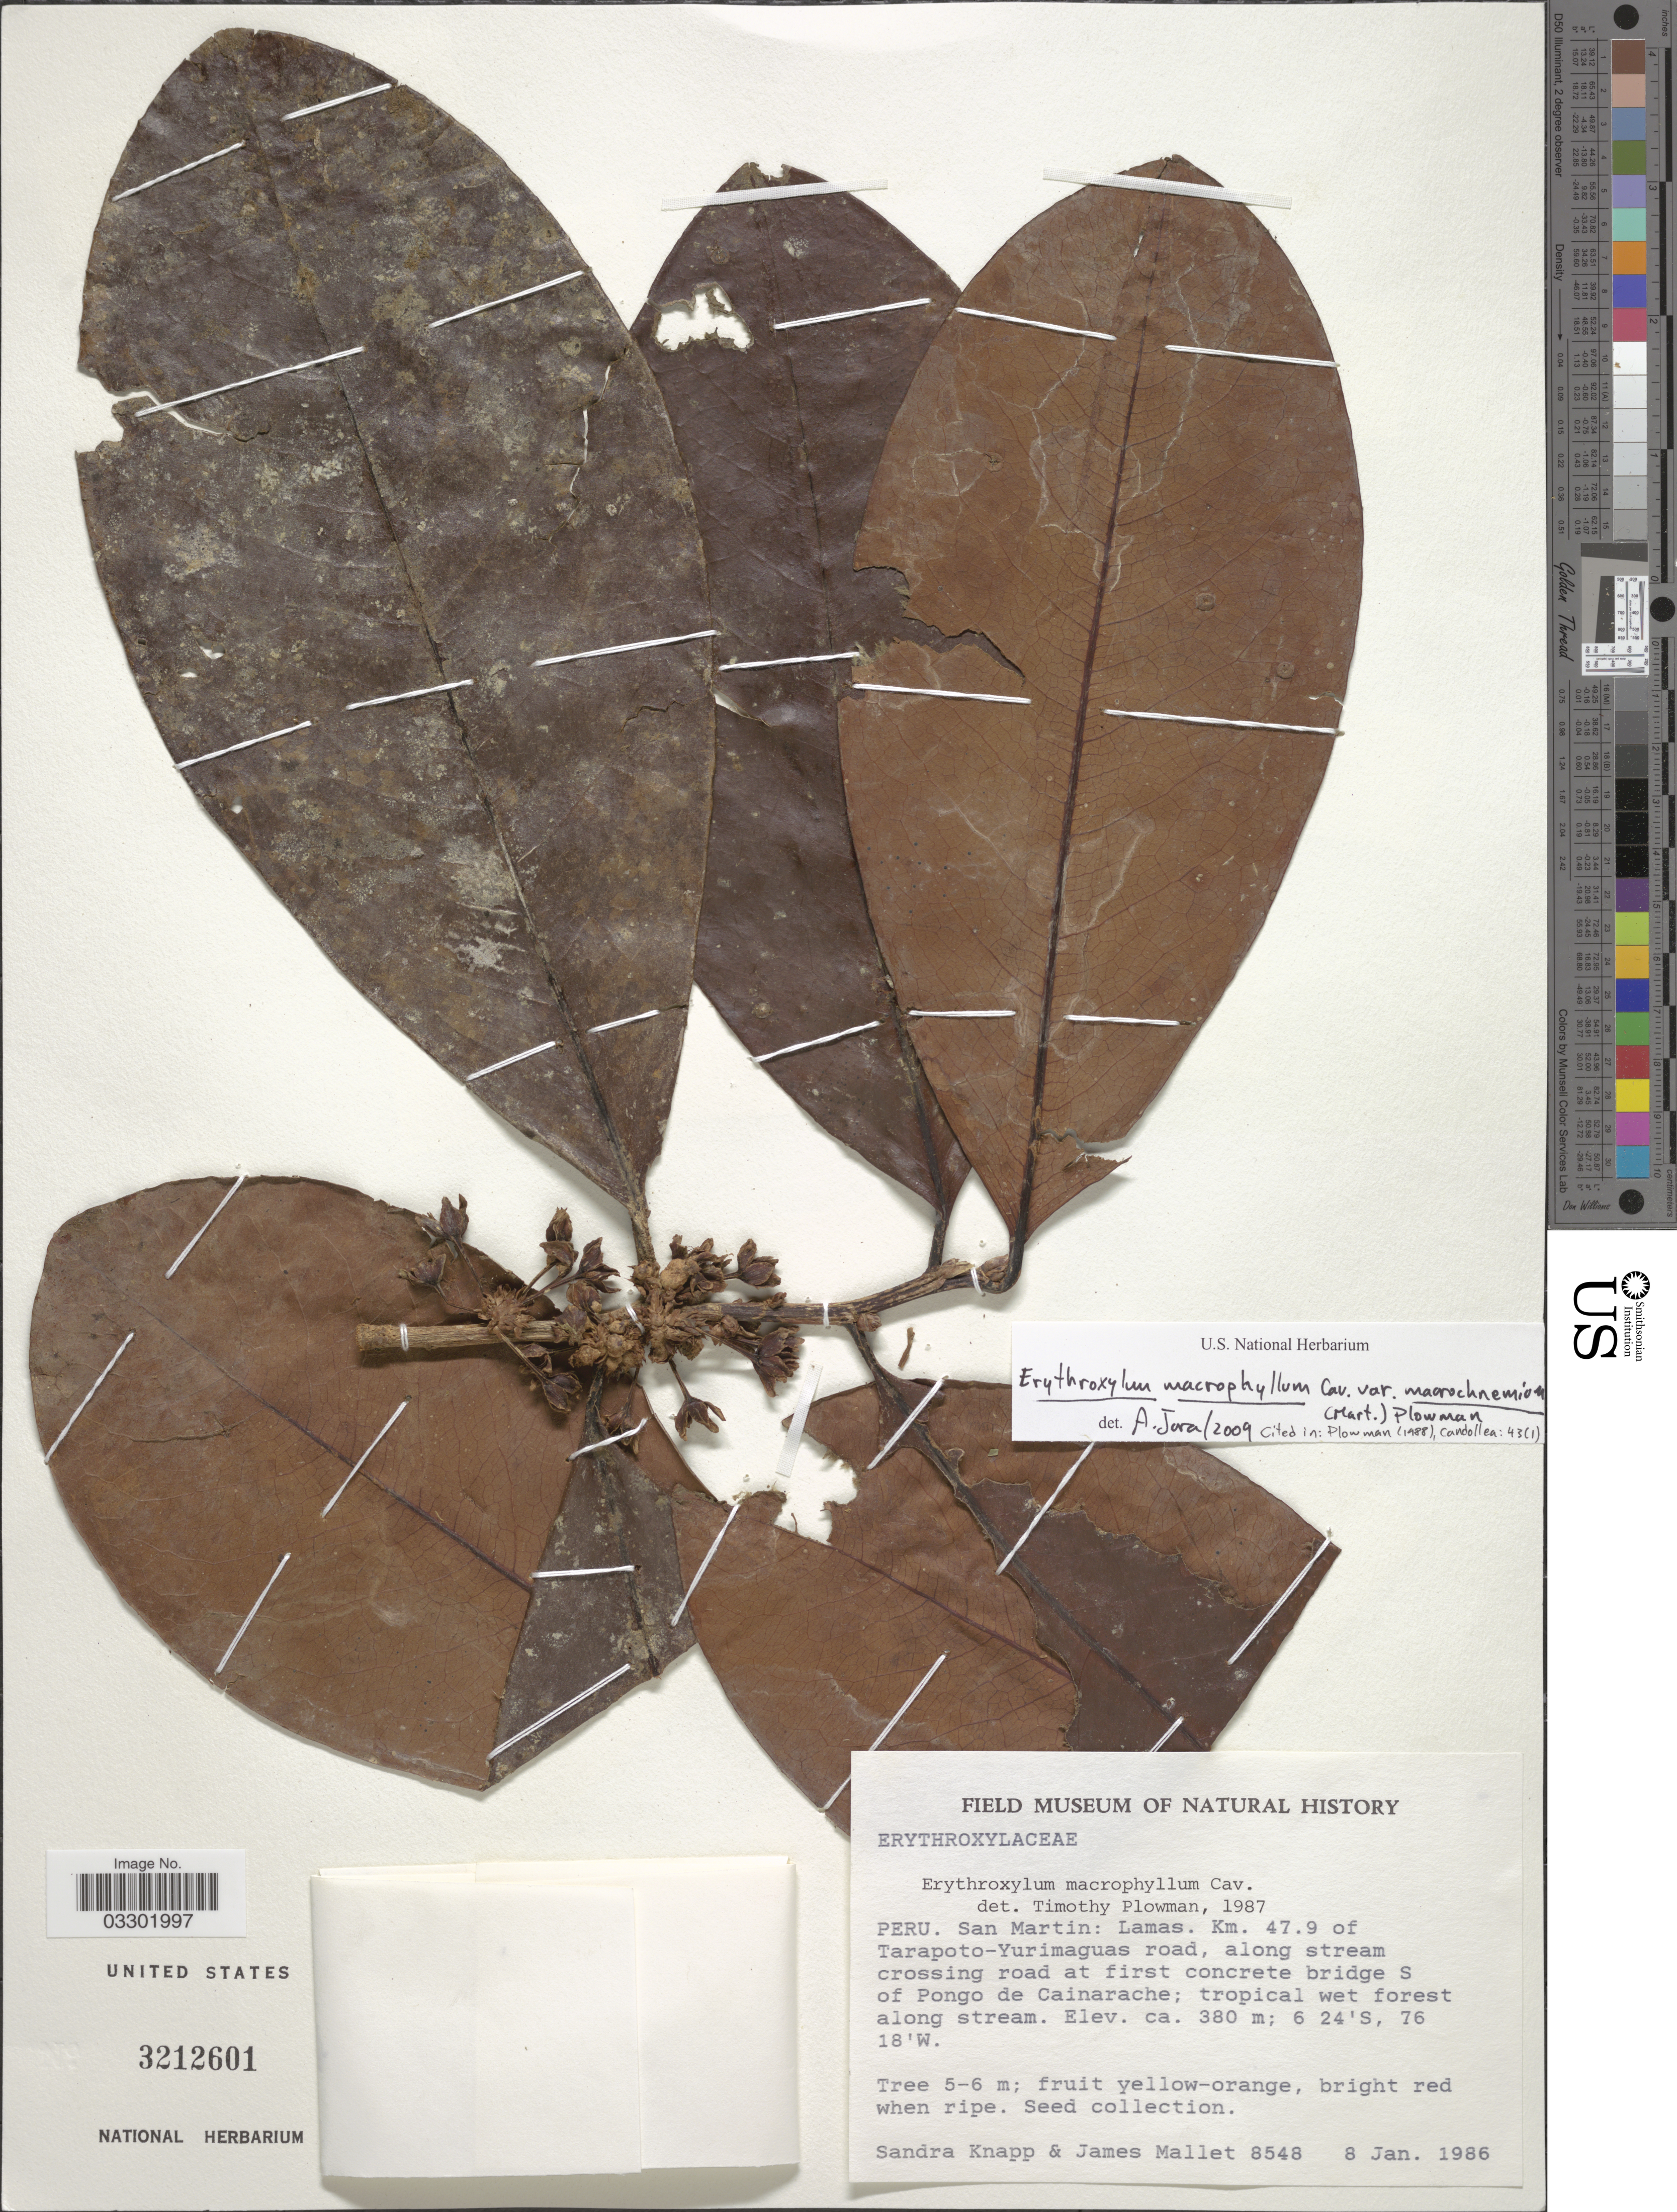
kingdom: Plantae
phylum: Tracheophyta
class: Magnoliopsida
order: Malpighiales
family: Erythroxylaceae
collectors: S. Knapp & J. Mallet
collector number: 8548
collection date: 1986-01-08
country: Peru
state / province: San Martín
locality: Lamas. Km 47.9 of Tarapoto-Yurimaguas road, along stream crossing road at first concrete bridge S of Pongo de Cainarache.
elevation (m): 380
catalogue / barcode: US 3212601